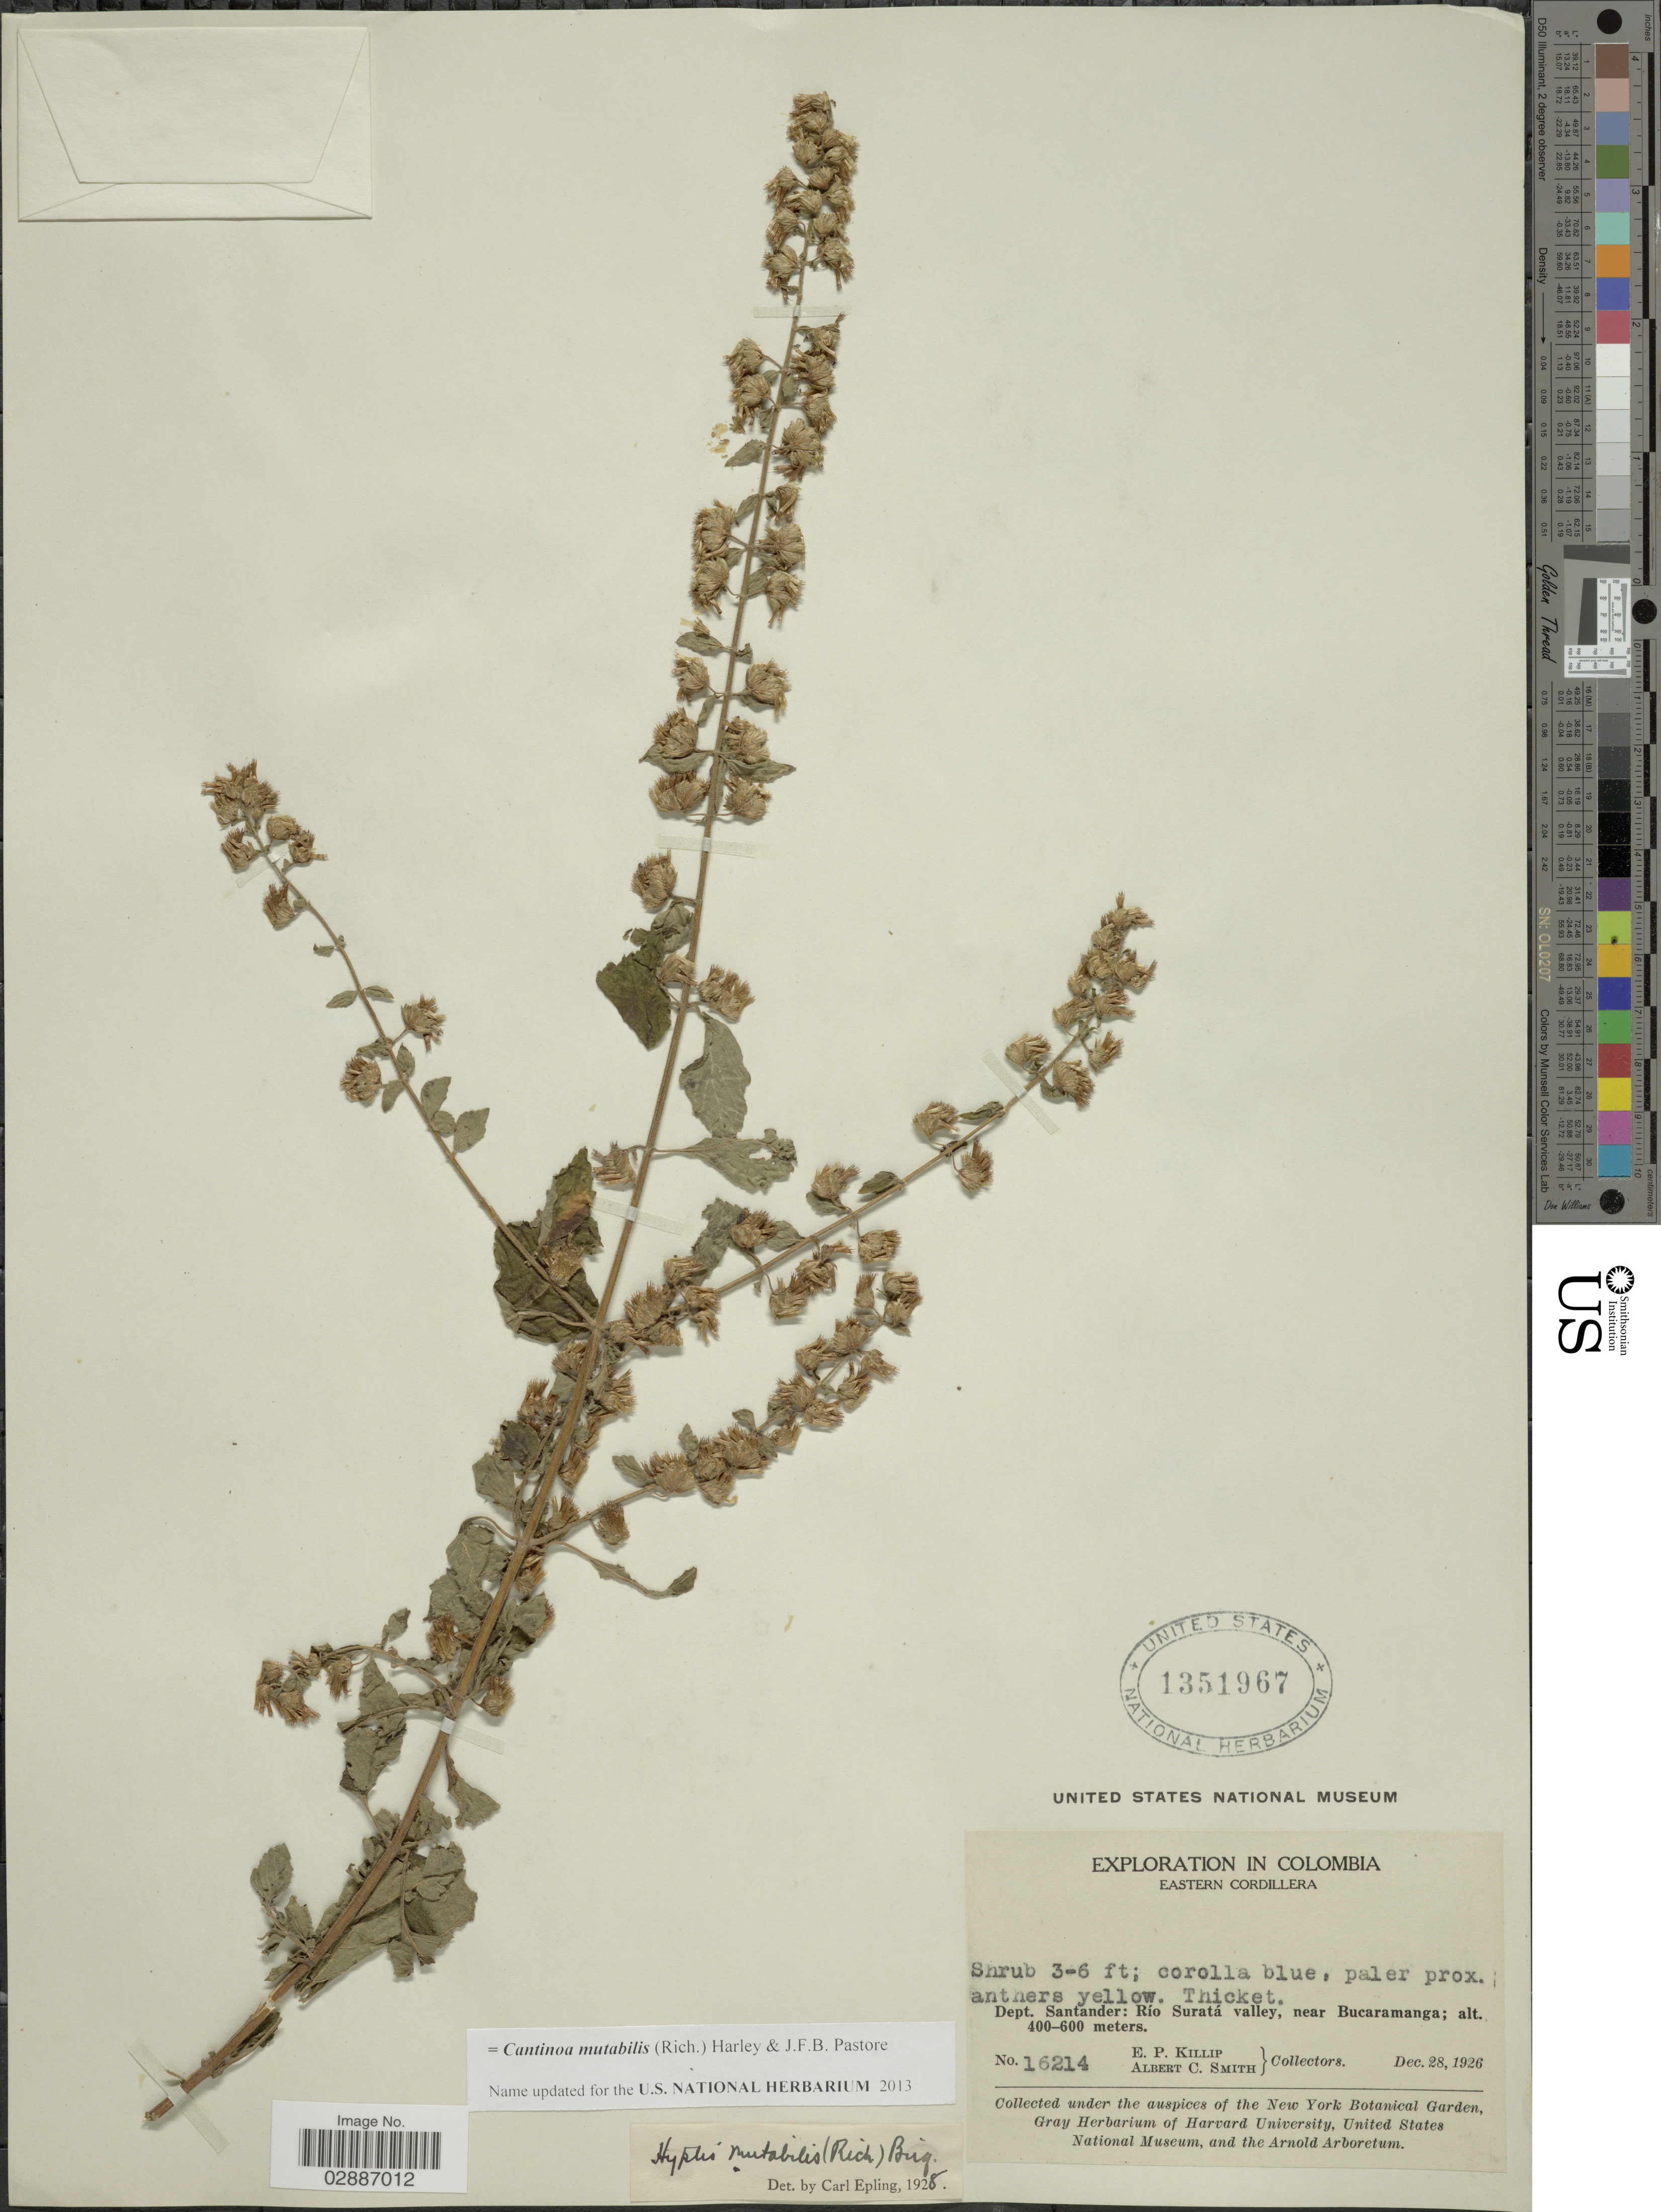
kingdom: Plantae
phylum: Tracheophyta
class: Magnoliopsida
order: Lamiales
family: Lamiaceae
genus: Cantinoa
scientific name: Cantinoa mutabilis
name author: (Epling) Harley & J.F.B. Pastore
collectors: E. P. Killip & A. C. Smith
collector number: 16214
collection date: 1926-12-28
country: Colombia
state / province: Santander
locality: Eastern Cordillera. Dept. Santander: Río Suratá valley, near Bucaramanga.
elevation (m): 400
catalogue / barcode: US 1351967